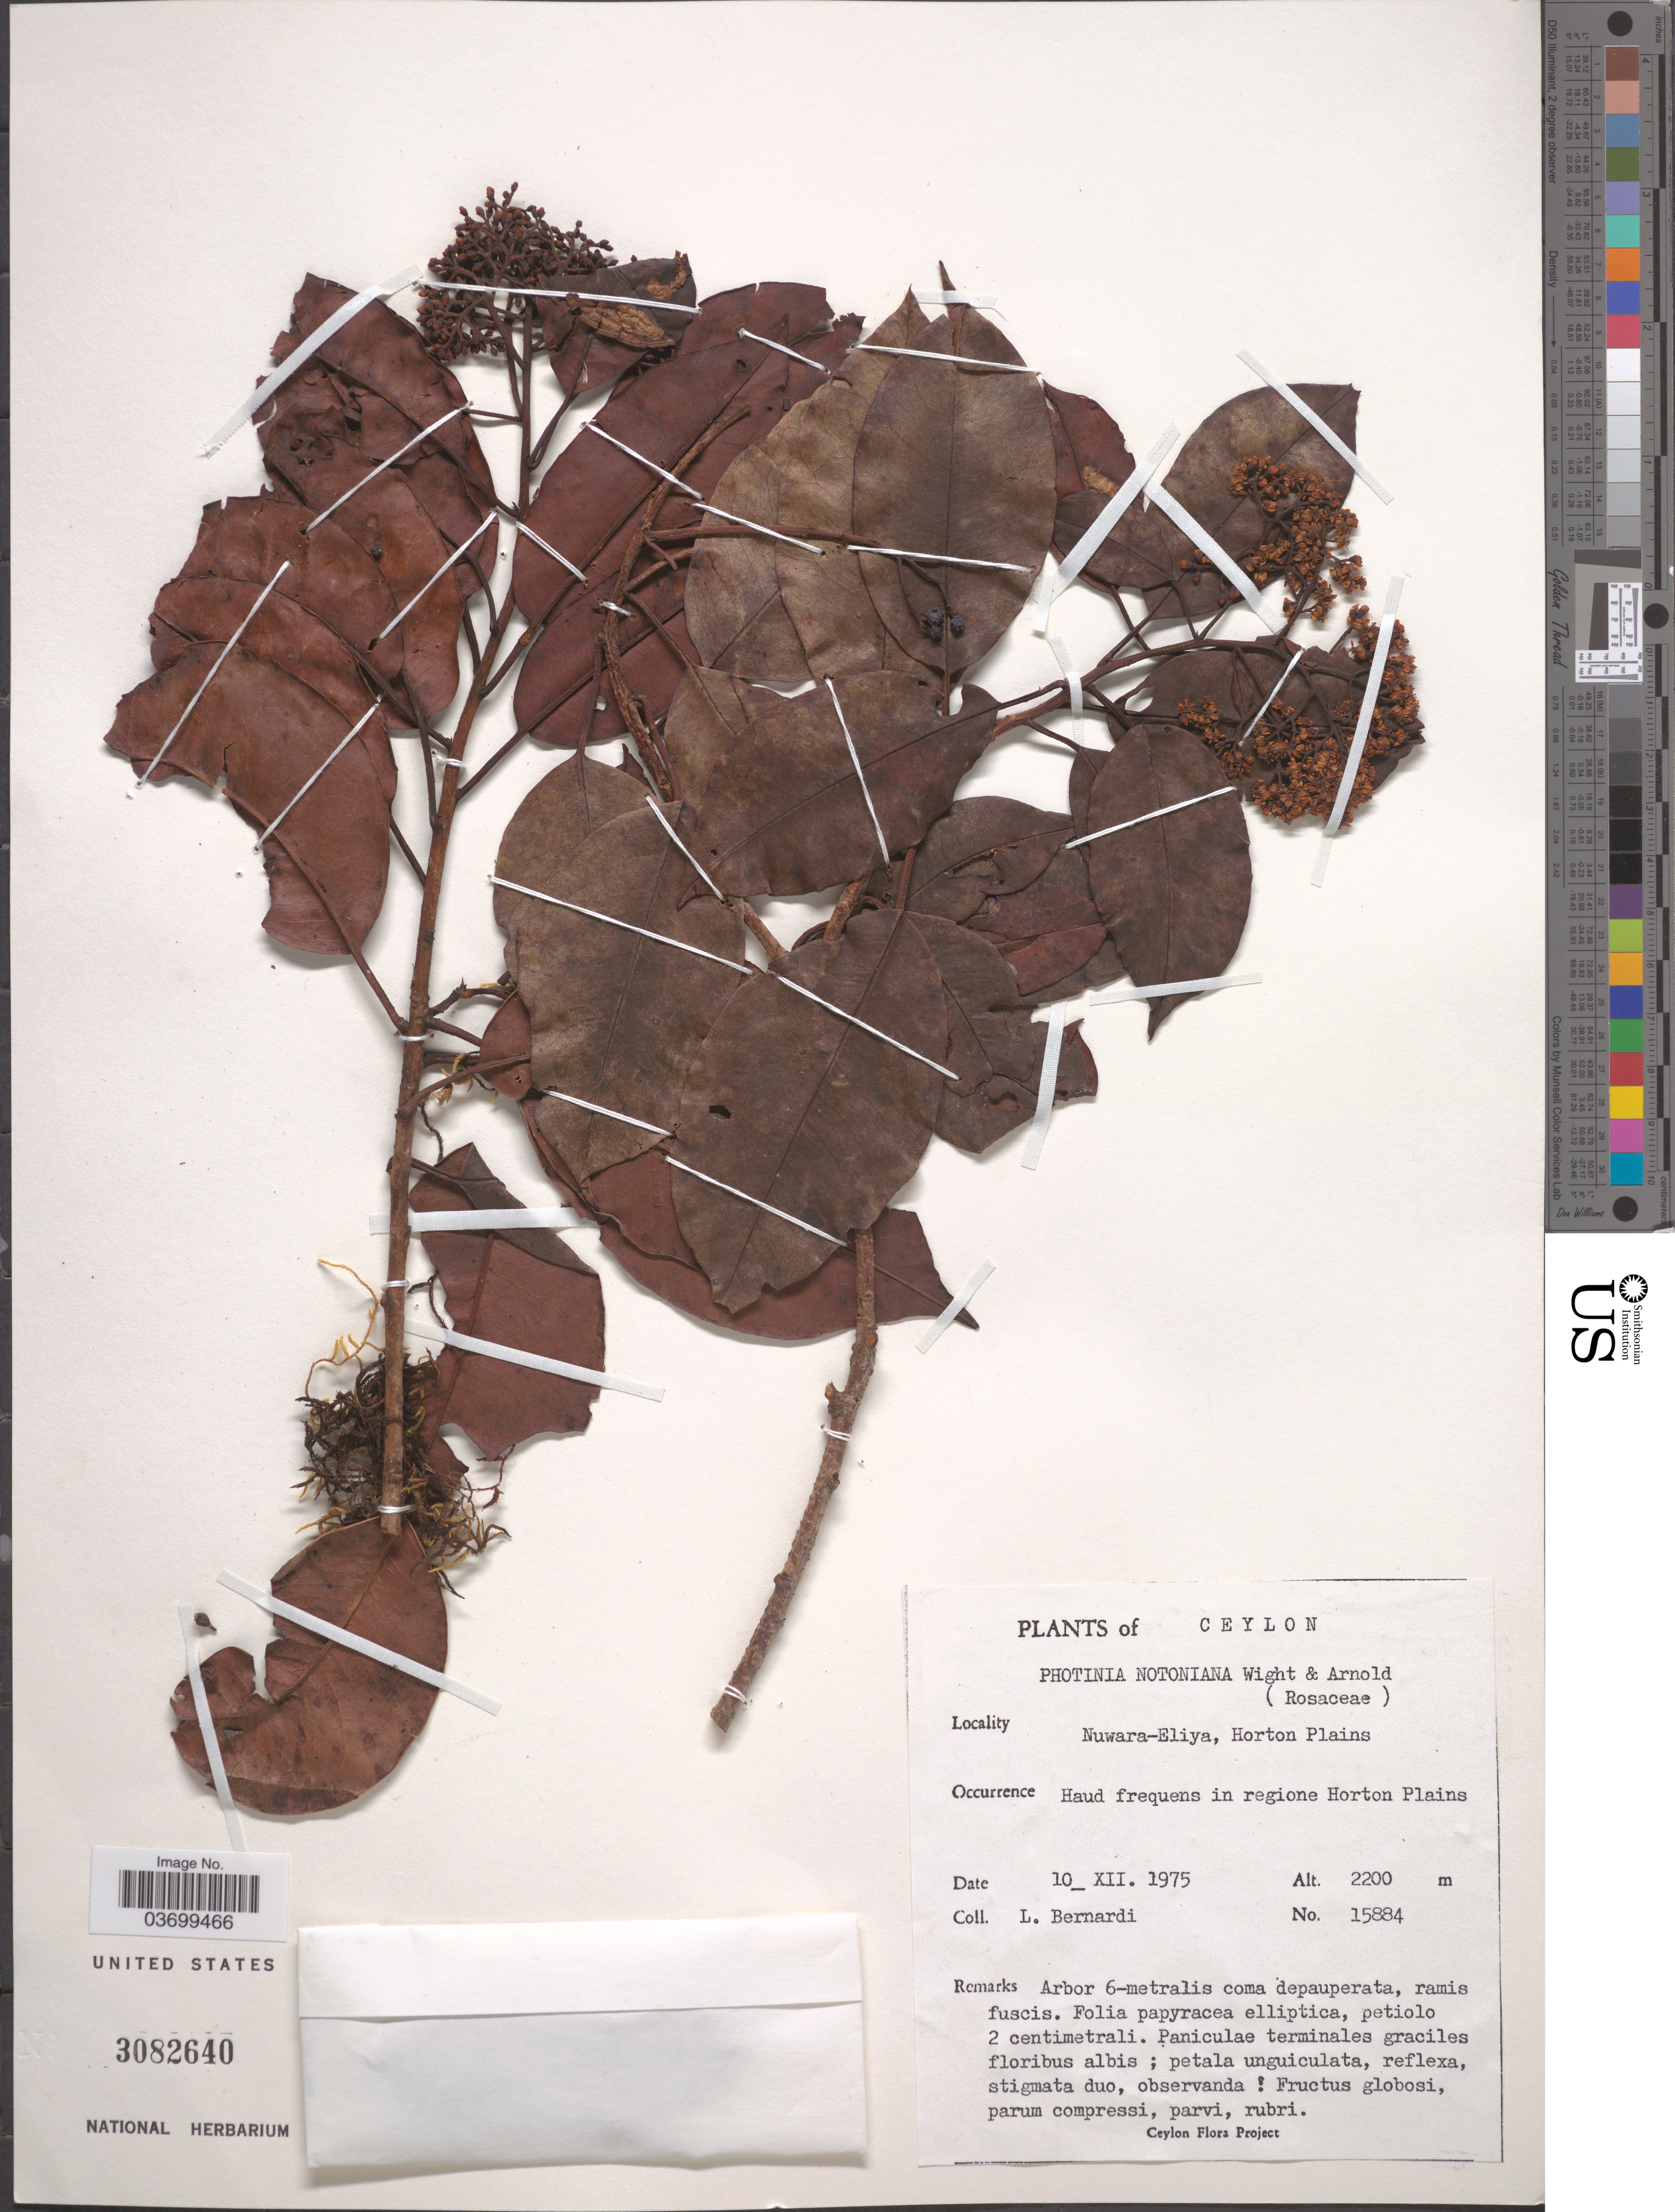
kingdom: Plantae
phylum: Tracheophyta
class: Magnoliopsida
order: Rosales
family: Rosaceae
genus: Photinia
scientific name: Photinia notoniana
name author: Wight & Arn.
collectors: L. Bernardi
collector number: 15884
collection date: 1975-12-10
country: Sri Lanka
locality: Ceylon. Nuwara-Eliya, Horton Plains. Haud frequens in regione Horton Plains.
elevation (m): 2200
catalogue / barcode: US 3082640